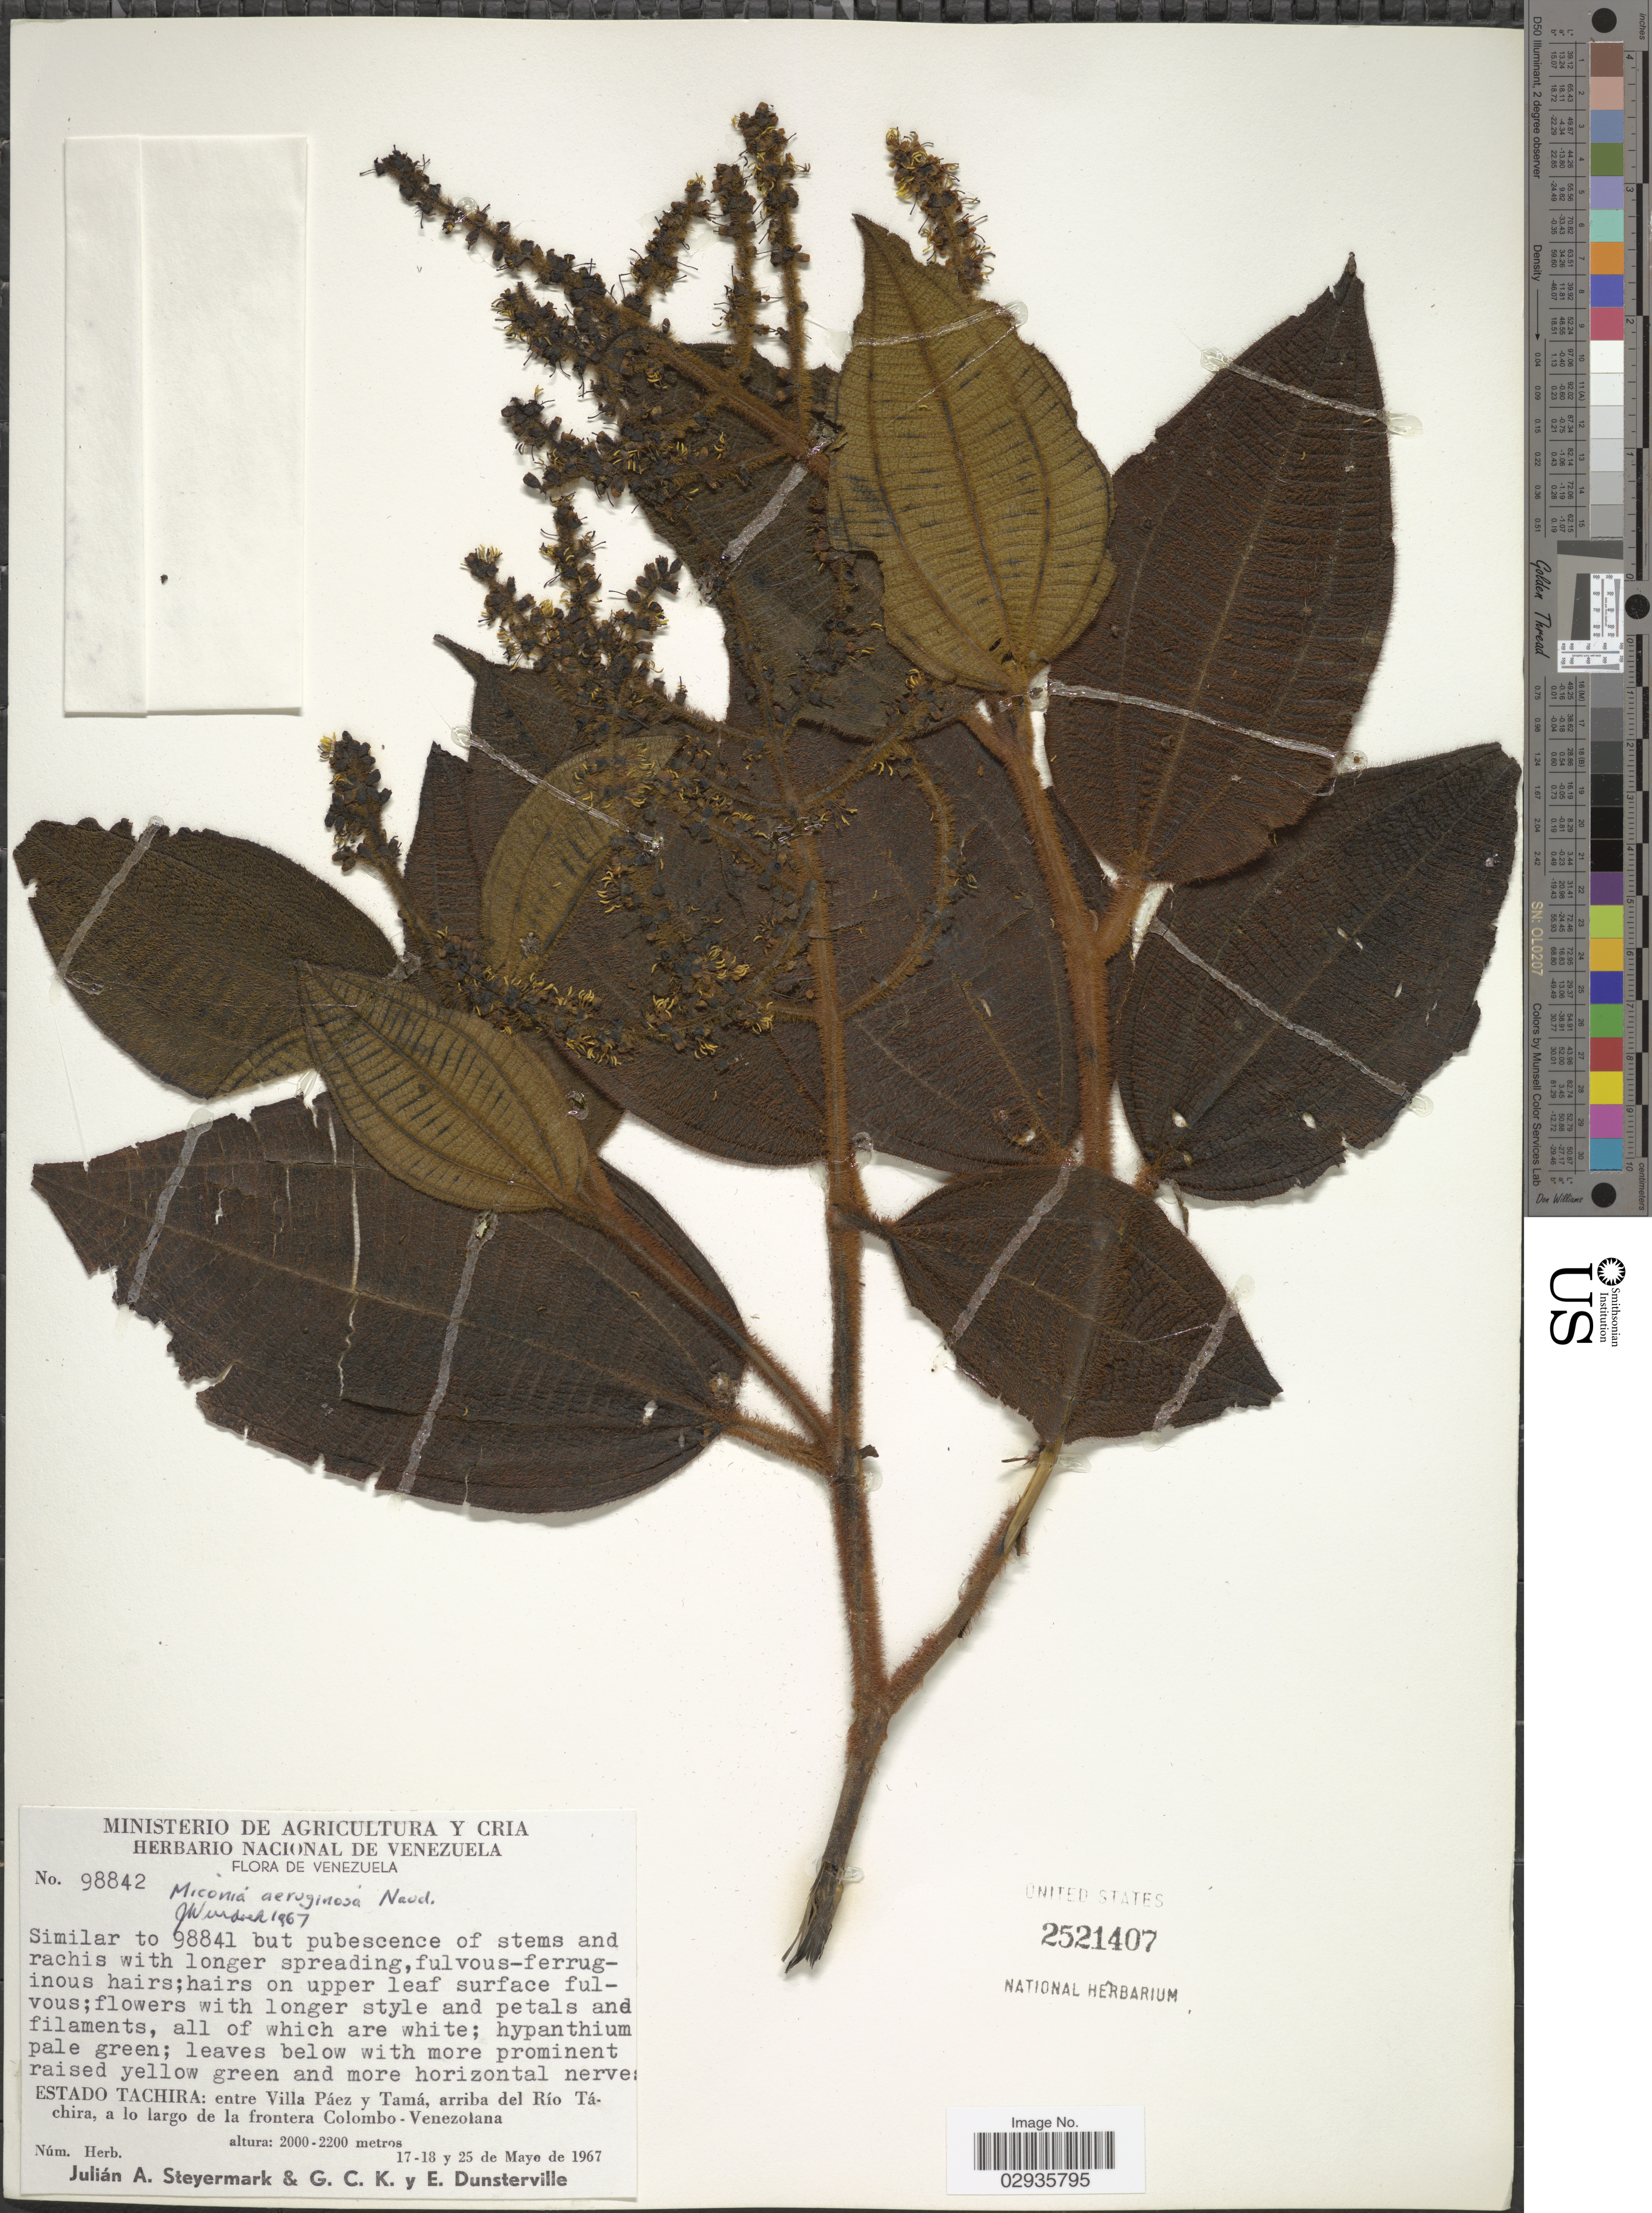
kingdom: Plantae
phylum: Tracheophyta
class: Magnoliopsida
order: Myrtales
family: Melastomataceae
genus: Miconia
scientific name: Miconia aeruginosa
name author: Naudin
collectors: J. Steyermark, G. C. K. Dunsterville & E. Dunsterville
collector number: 98842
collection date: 1967-05-17/1967-05-25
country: Venezuela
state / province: Tachira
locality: Entre Villa Páez y Tamá, arriba del Río Táchira, a lo largo de la frontera Colombo-Venezolana.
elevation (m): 2000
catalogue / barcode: US 2521407